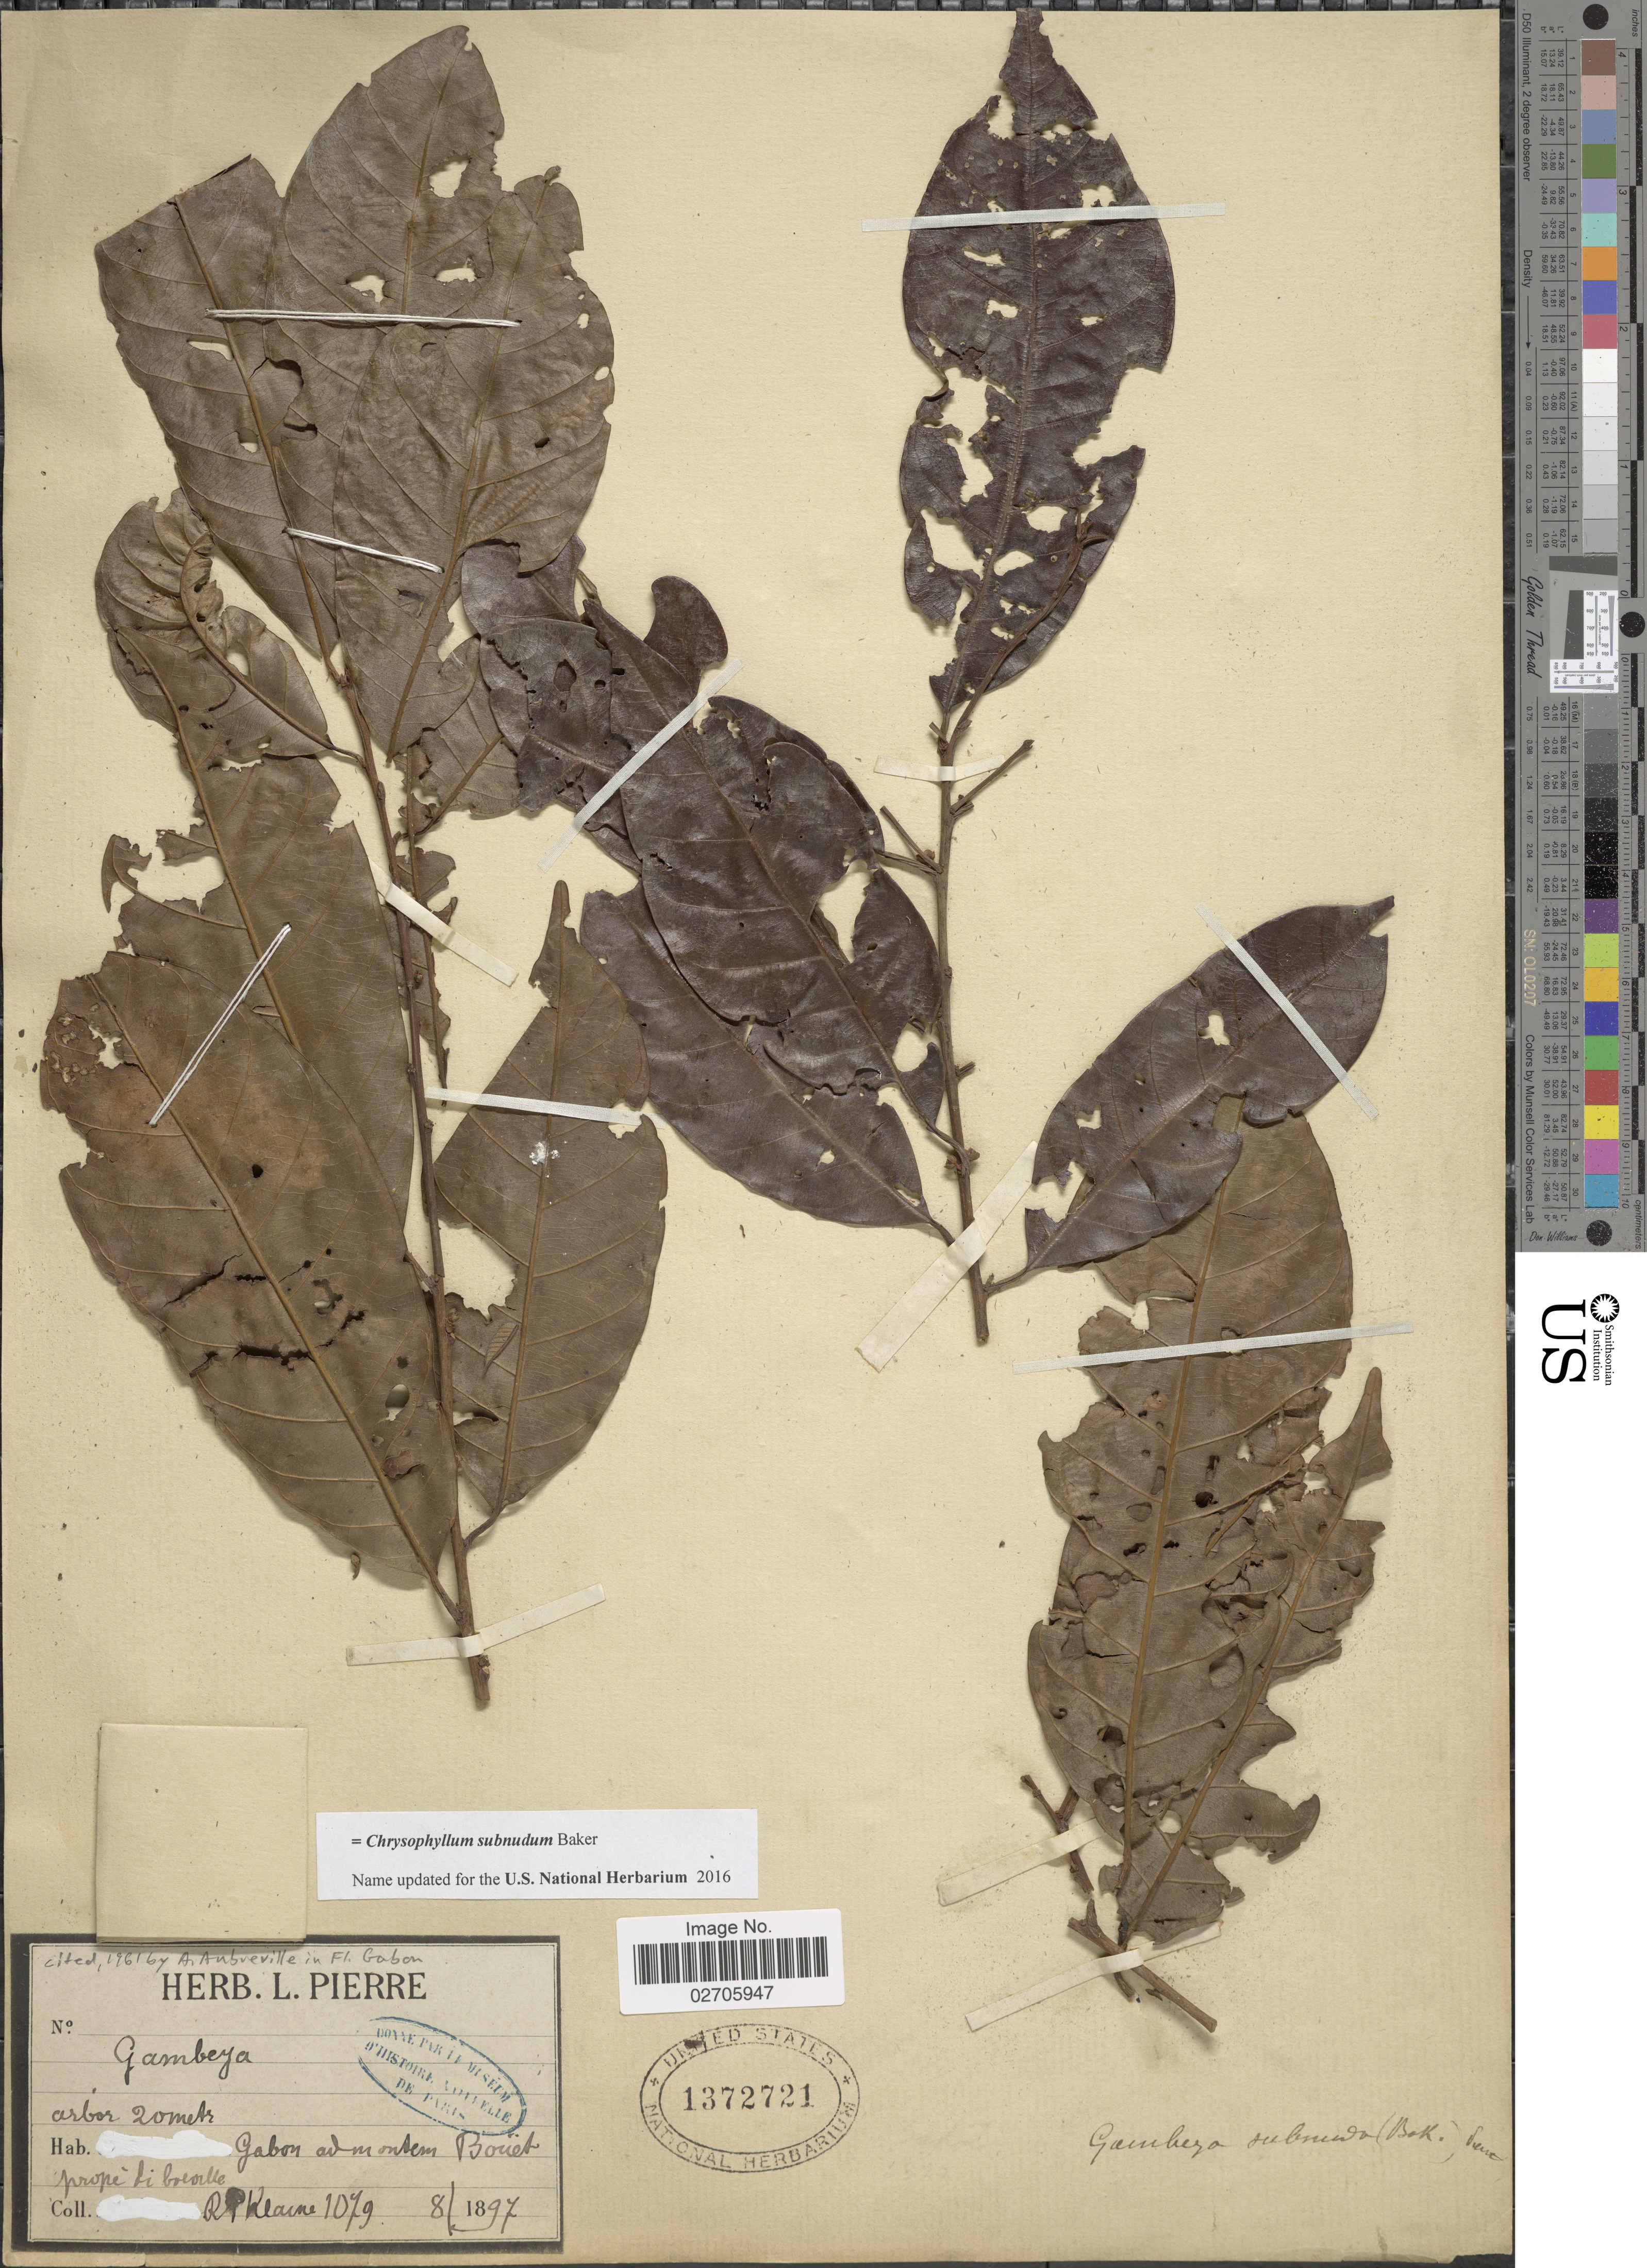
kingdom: Plantae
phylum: Tracheophyta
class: Magnoliopsida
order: Ericales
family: Sapotaceae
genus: Chrysophyllum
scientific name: Chrysophyllum subnudum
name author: Baker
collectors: R. Klaine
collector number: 1079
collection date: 1897-08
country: Gabon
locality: Ad montem Boüet prope Libreville.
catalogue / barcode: US 1372721